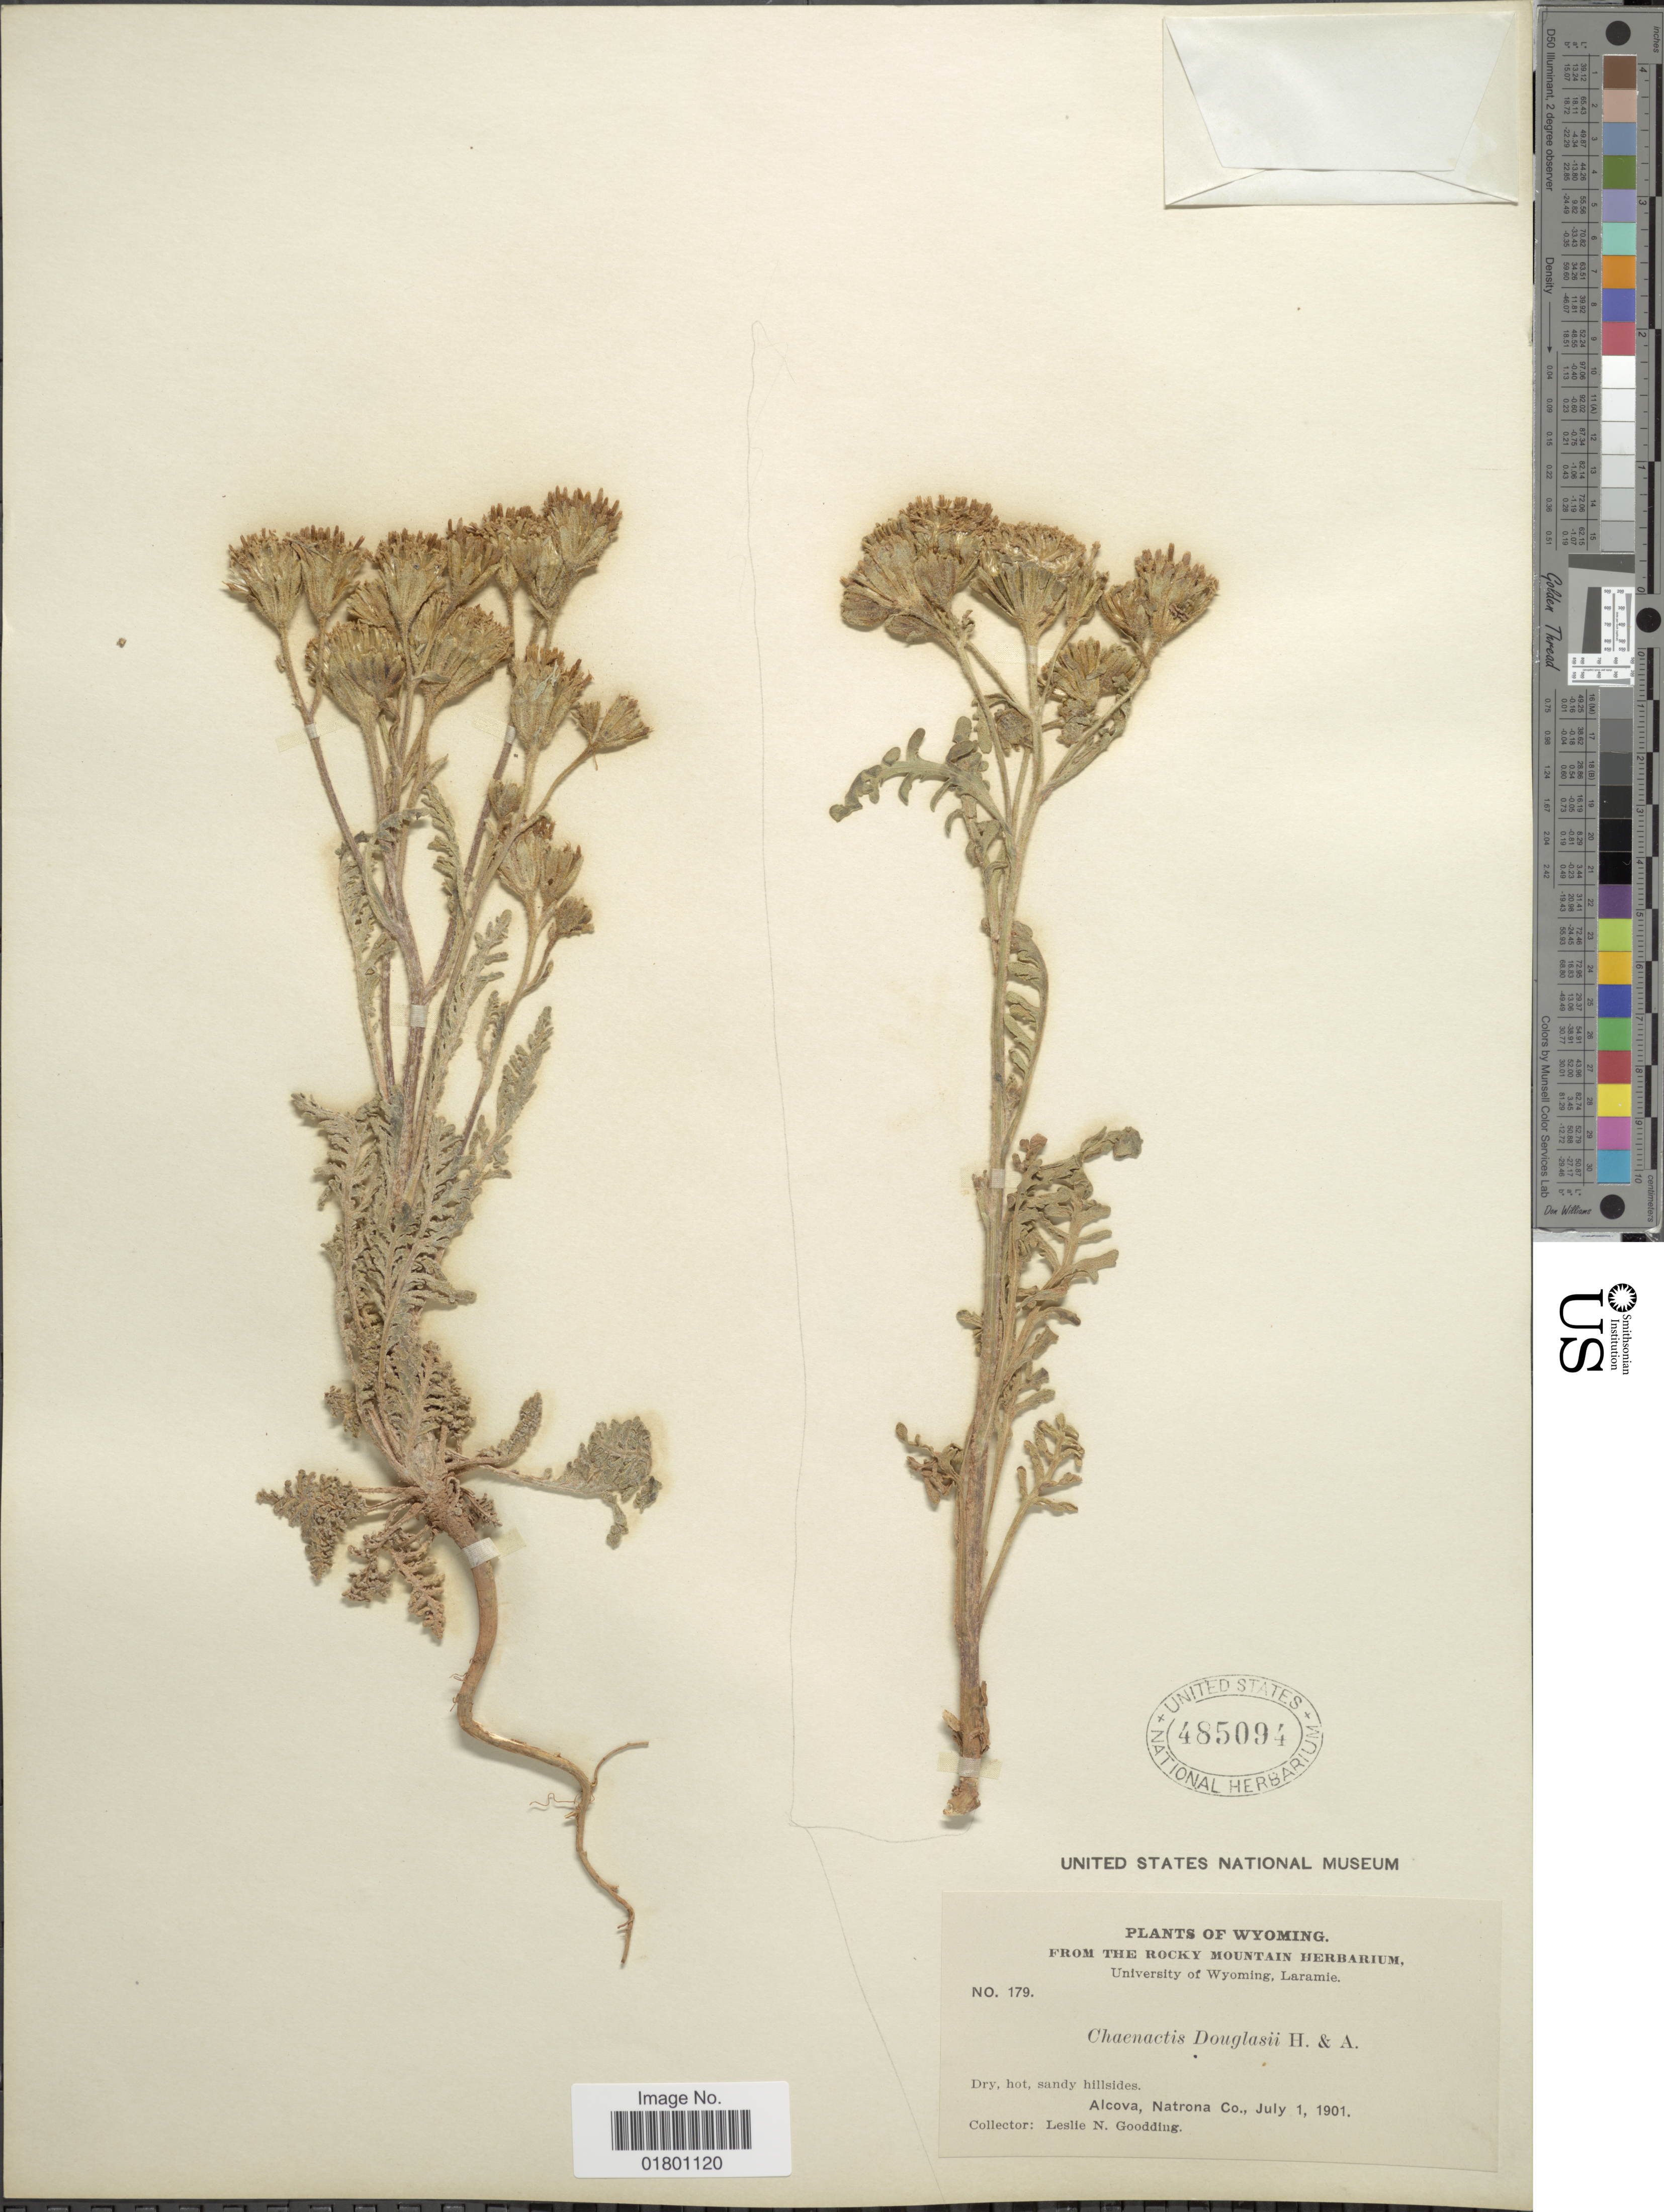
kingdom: Plantae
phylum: Tracheophyta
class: Magnoliopsida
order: Asterales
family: Asteraceae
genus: Chaenactis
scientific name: Chaenactis douglasii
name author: Hook. & Arn.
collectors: L. N. Goodding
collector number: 179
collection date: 1901-07-01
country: United States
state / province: Wyoming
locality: Dry, hot, sandy hillsides, Alcova, Natrona Co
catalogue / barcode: US 485094